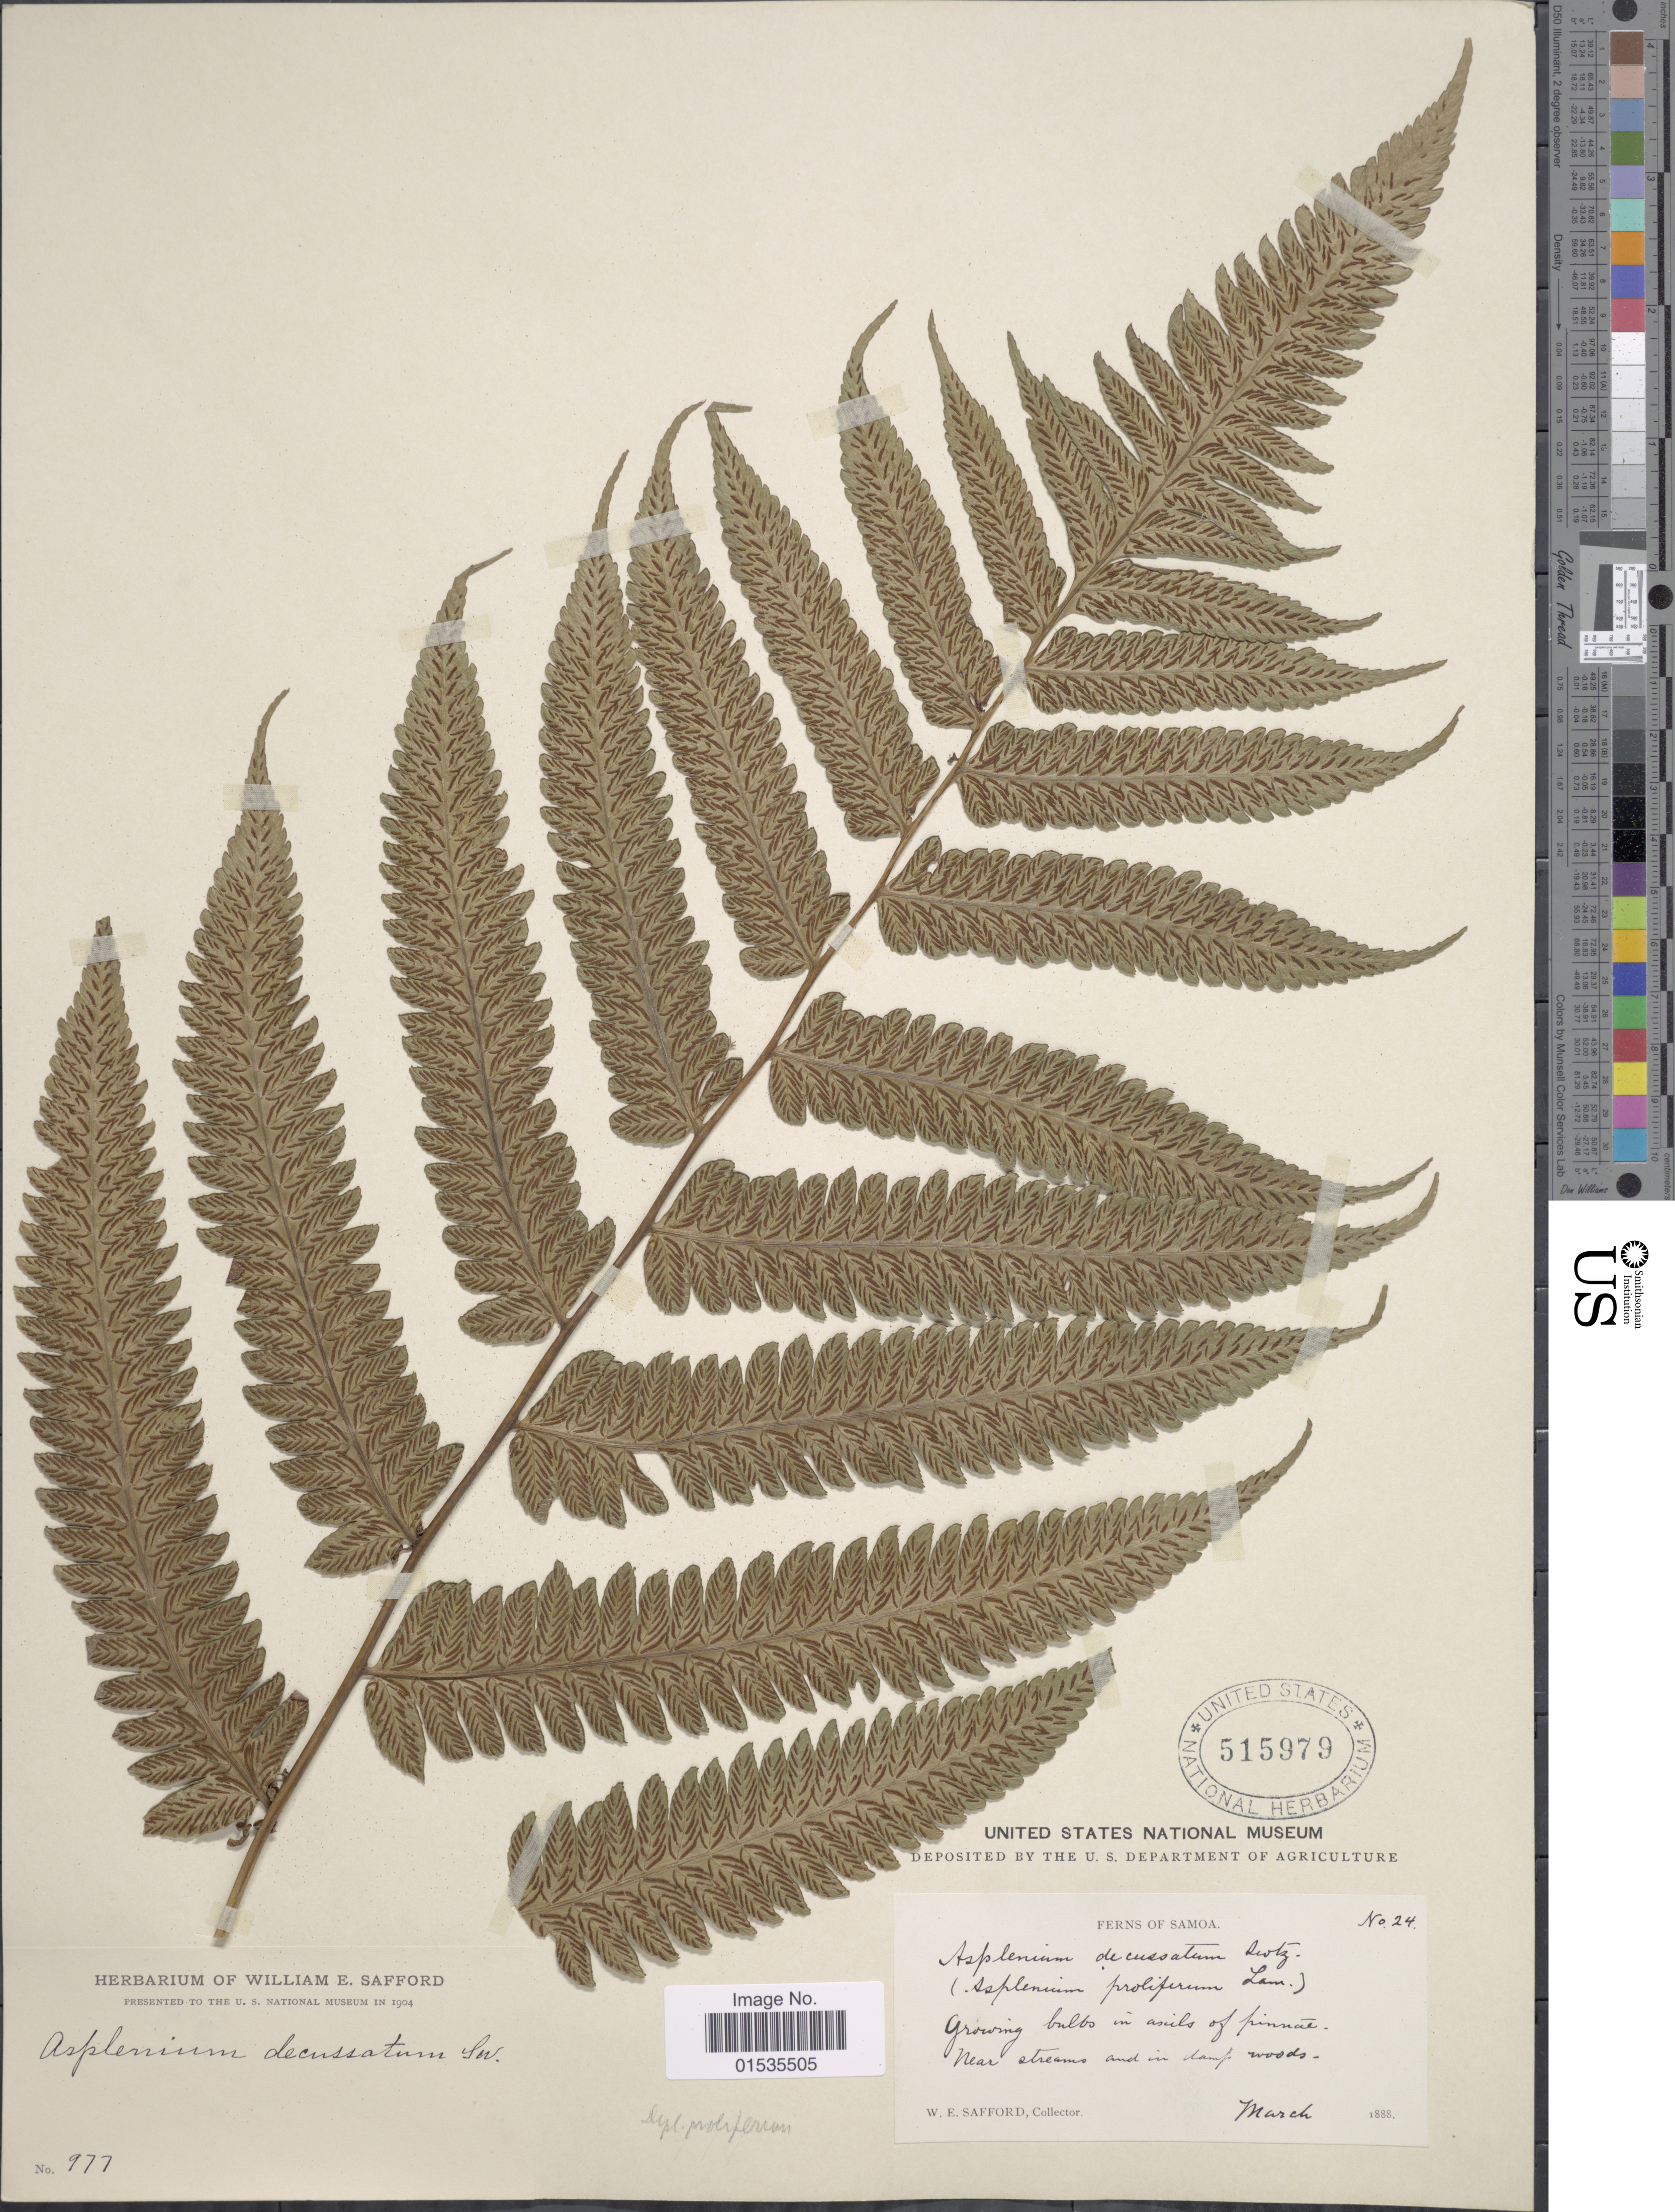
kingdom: Plantae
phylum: Tracheophyta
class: Polypodiopsida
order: Polypodiales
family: Athyriaceae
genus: Diplazium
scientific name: Diplazium proliferum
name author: (Lam.) Thouars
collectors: W. E. Safford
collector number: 24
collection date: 1888-03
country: American Samoa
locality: Samoa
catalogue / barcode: US 515979